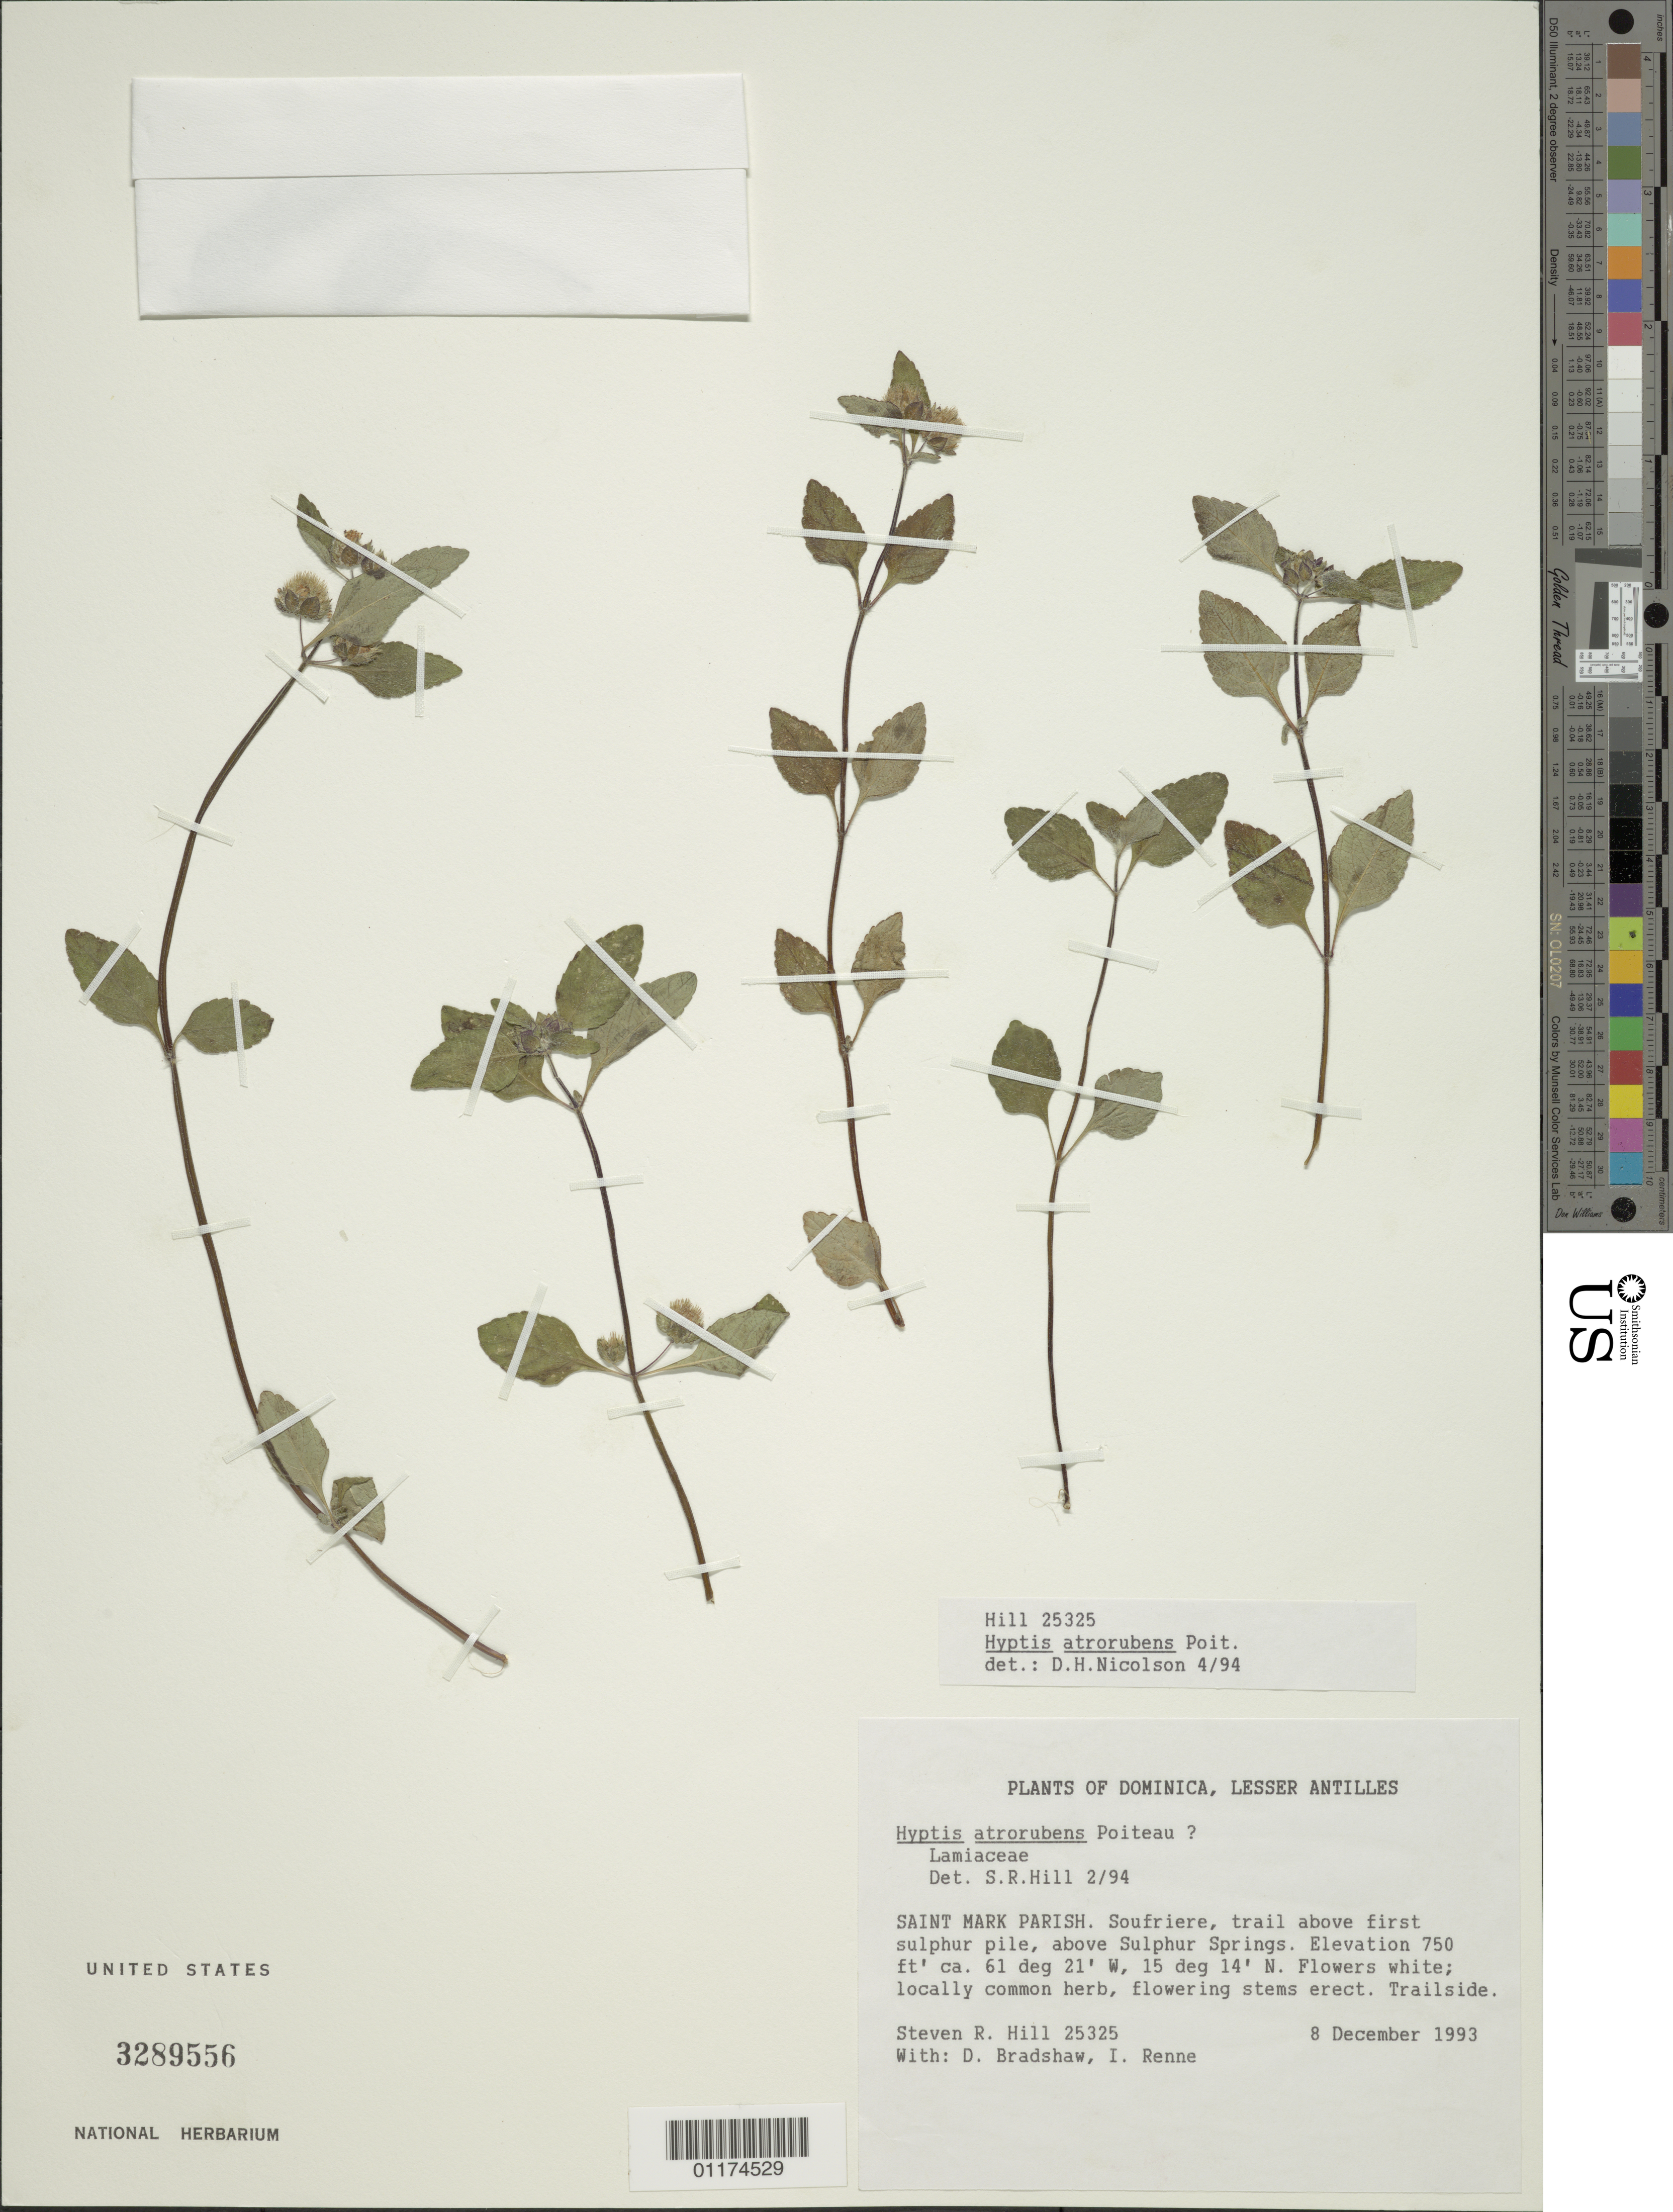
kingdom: Plantae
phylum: Tracheophyta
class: Magnoliopsida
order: Lamiales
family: Lamiaceae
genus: Hyptis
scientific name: Hyptis atrorubens var. atrorubens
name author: Poit.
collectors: S. R. Hill, D. Bradshaw & I. Renne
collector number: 25325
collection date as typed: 08 Dec 1993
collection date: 1993-12-08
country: Dominica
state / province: St. Mark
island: Dominica I.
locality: Soufriere, trail above first sulphur pile, above Sulpher Springs.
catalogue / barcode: US 3289556